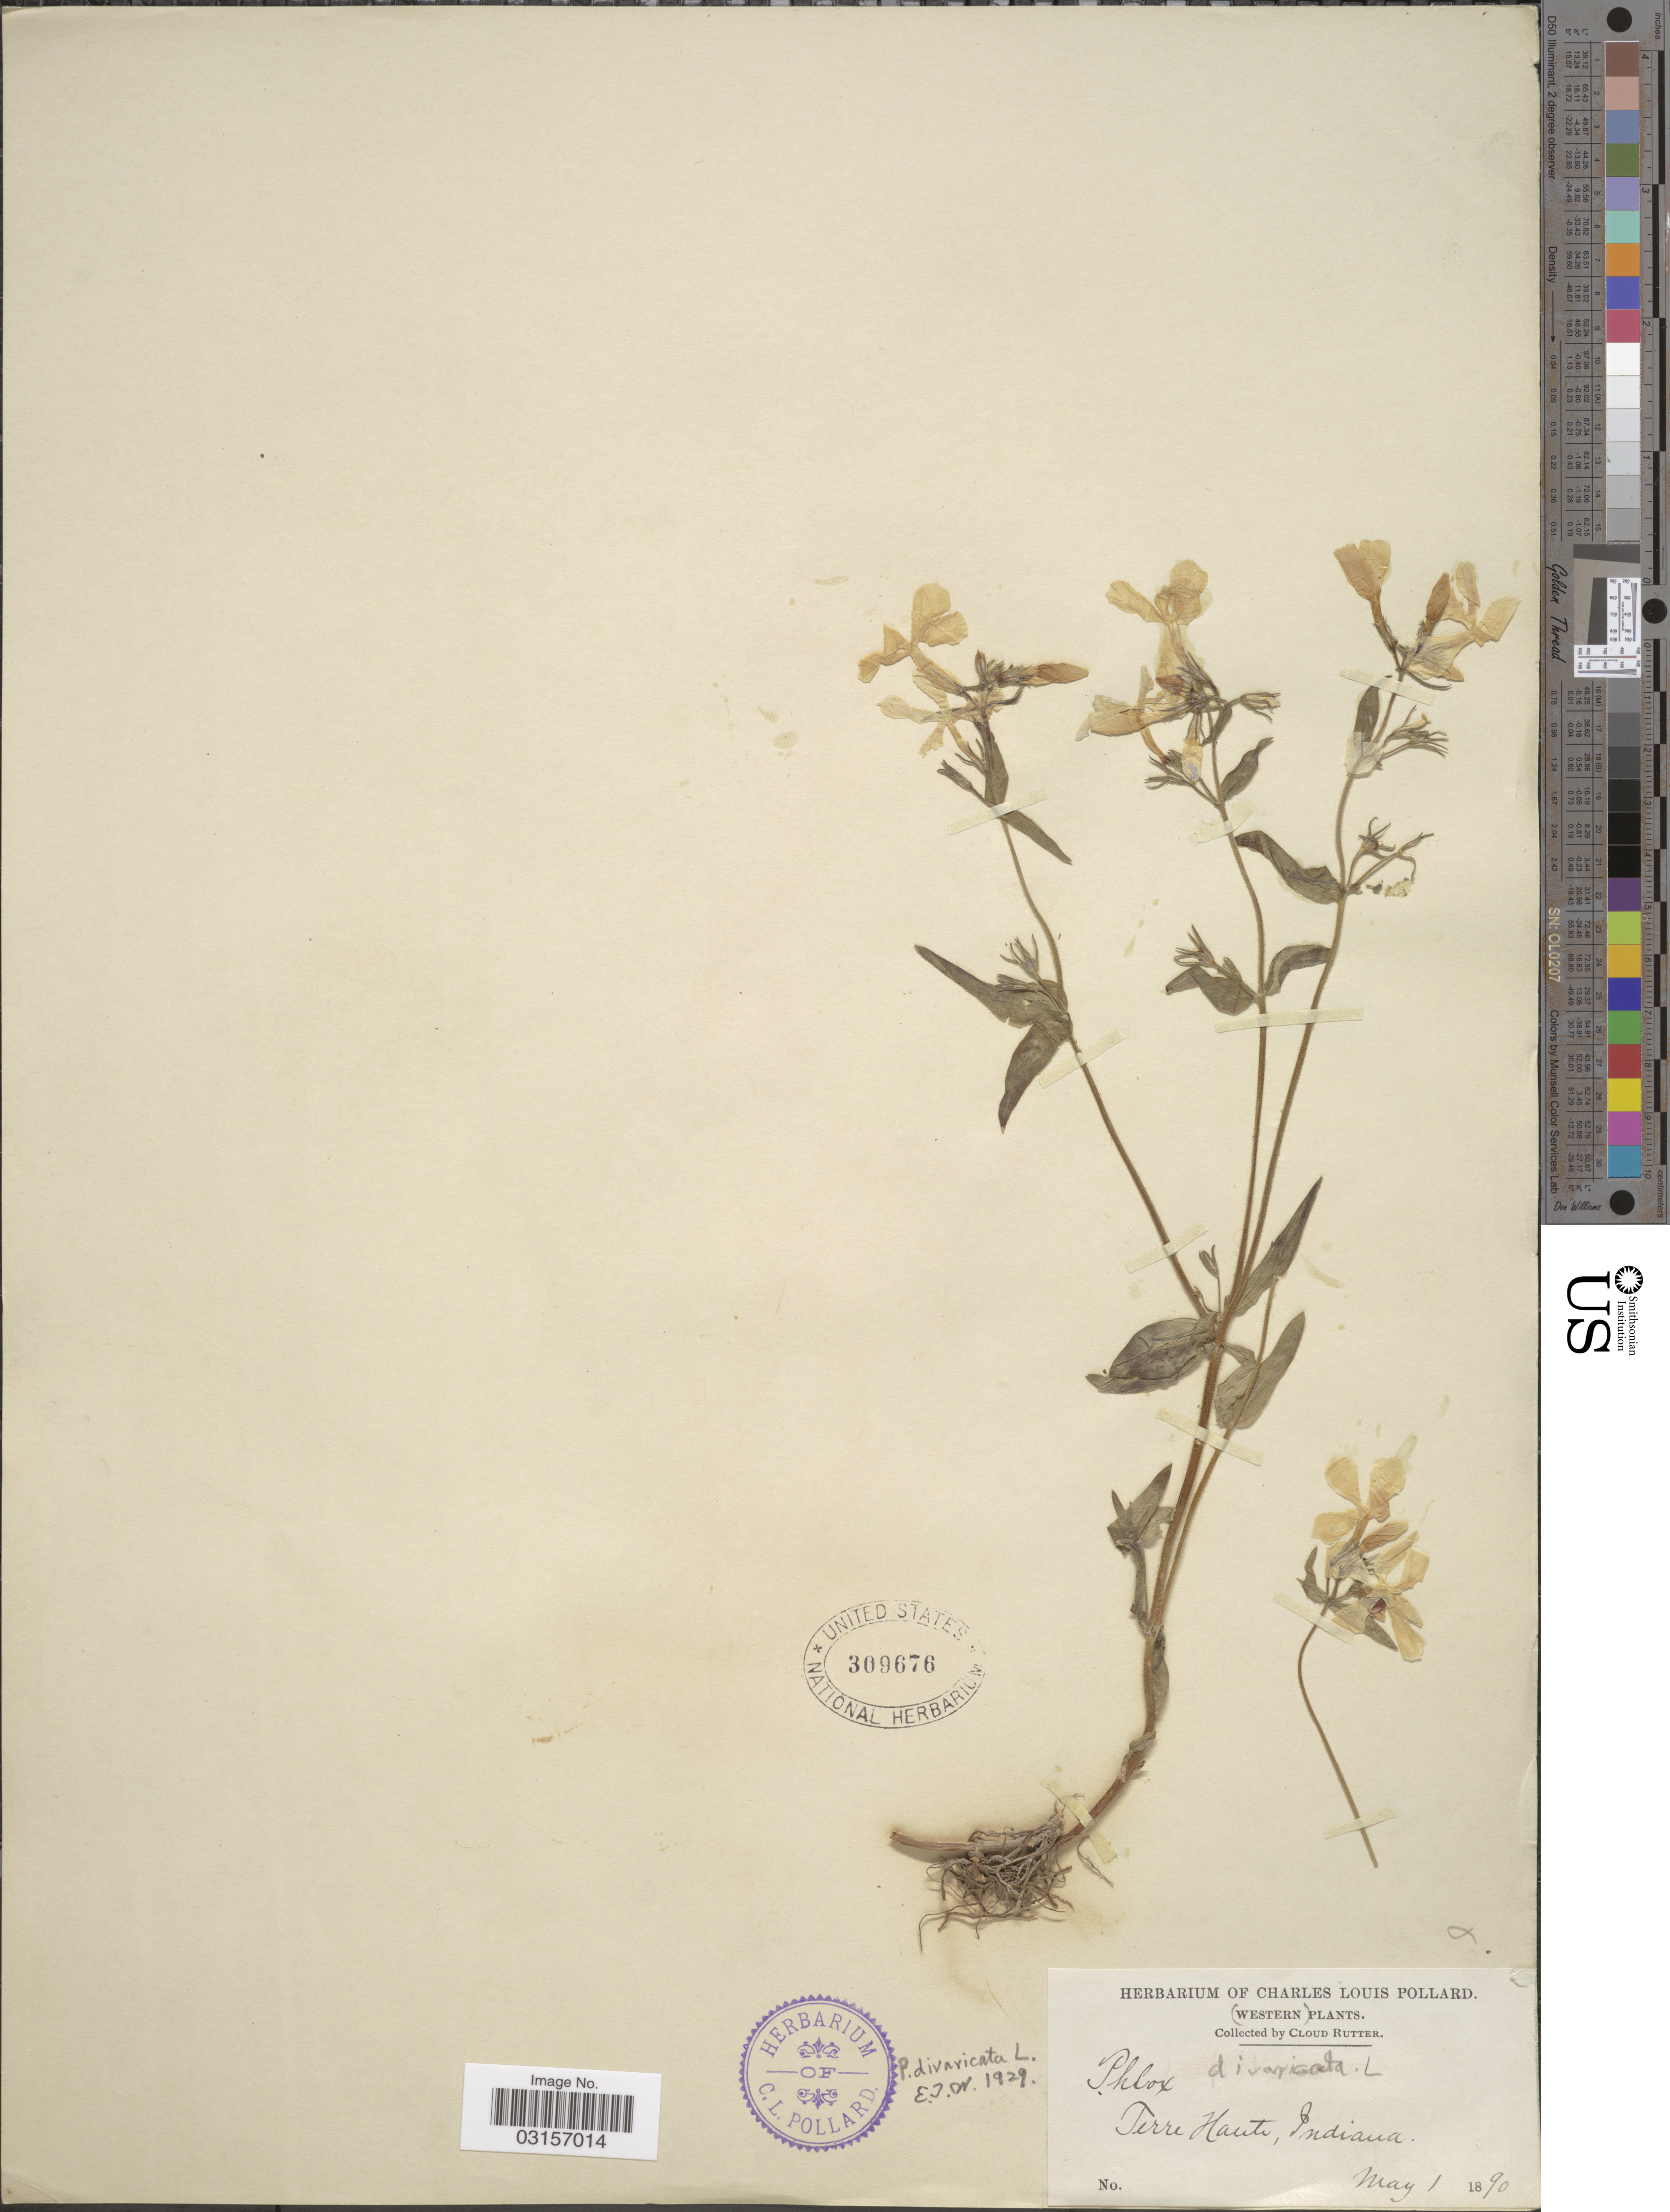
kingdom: Plantae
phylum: Tracheophyta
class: Magnoliopsida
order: Ericales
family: Polemoniaceae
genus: Phlox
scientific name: Phlox divaricata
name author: L.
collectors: C. Rutter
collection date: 1890-05-01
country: United States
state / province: Indiana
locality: Western, Terre Haute.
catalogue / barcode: US 309676